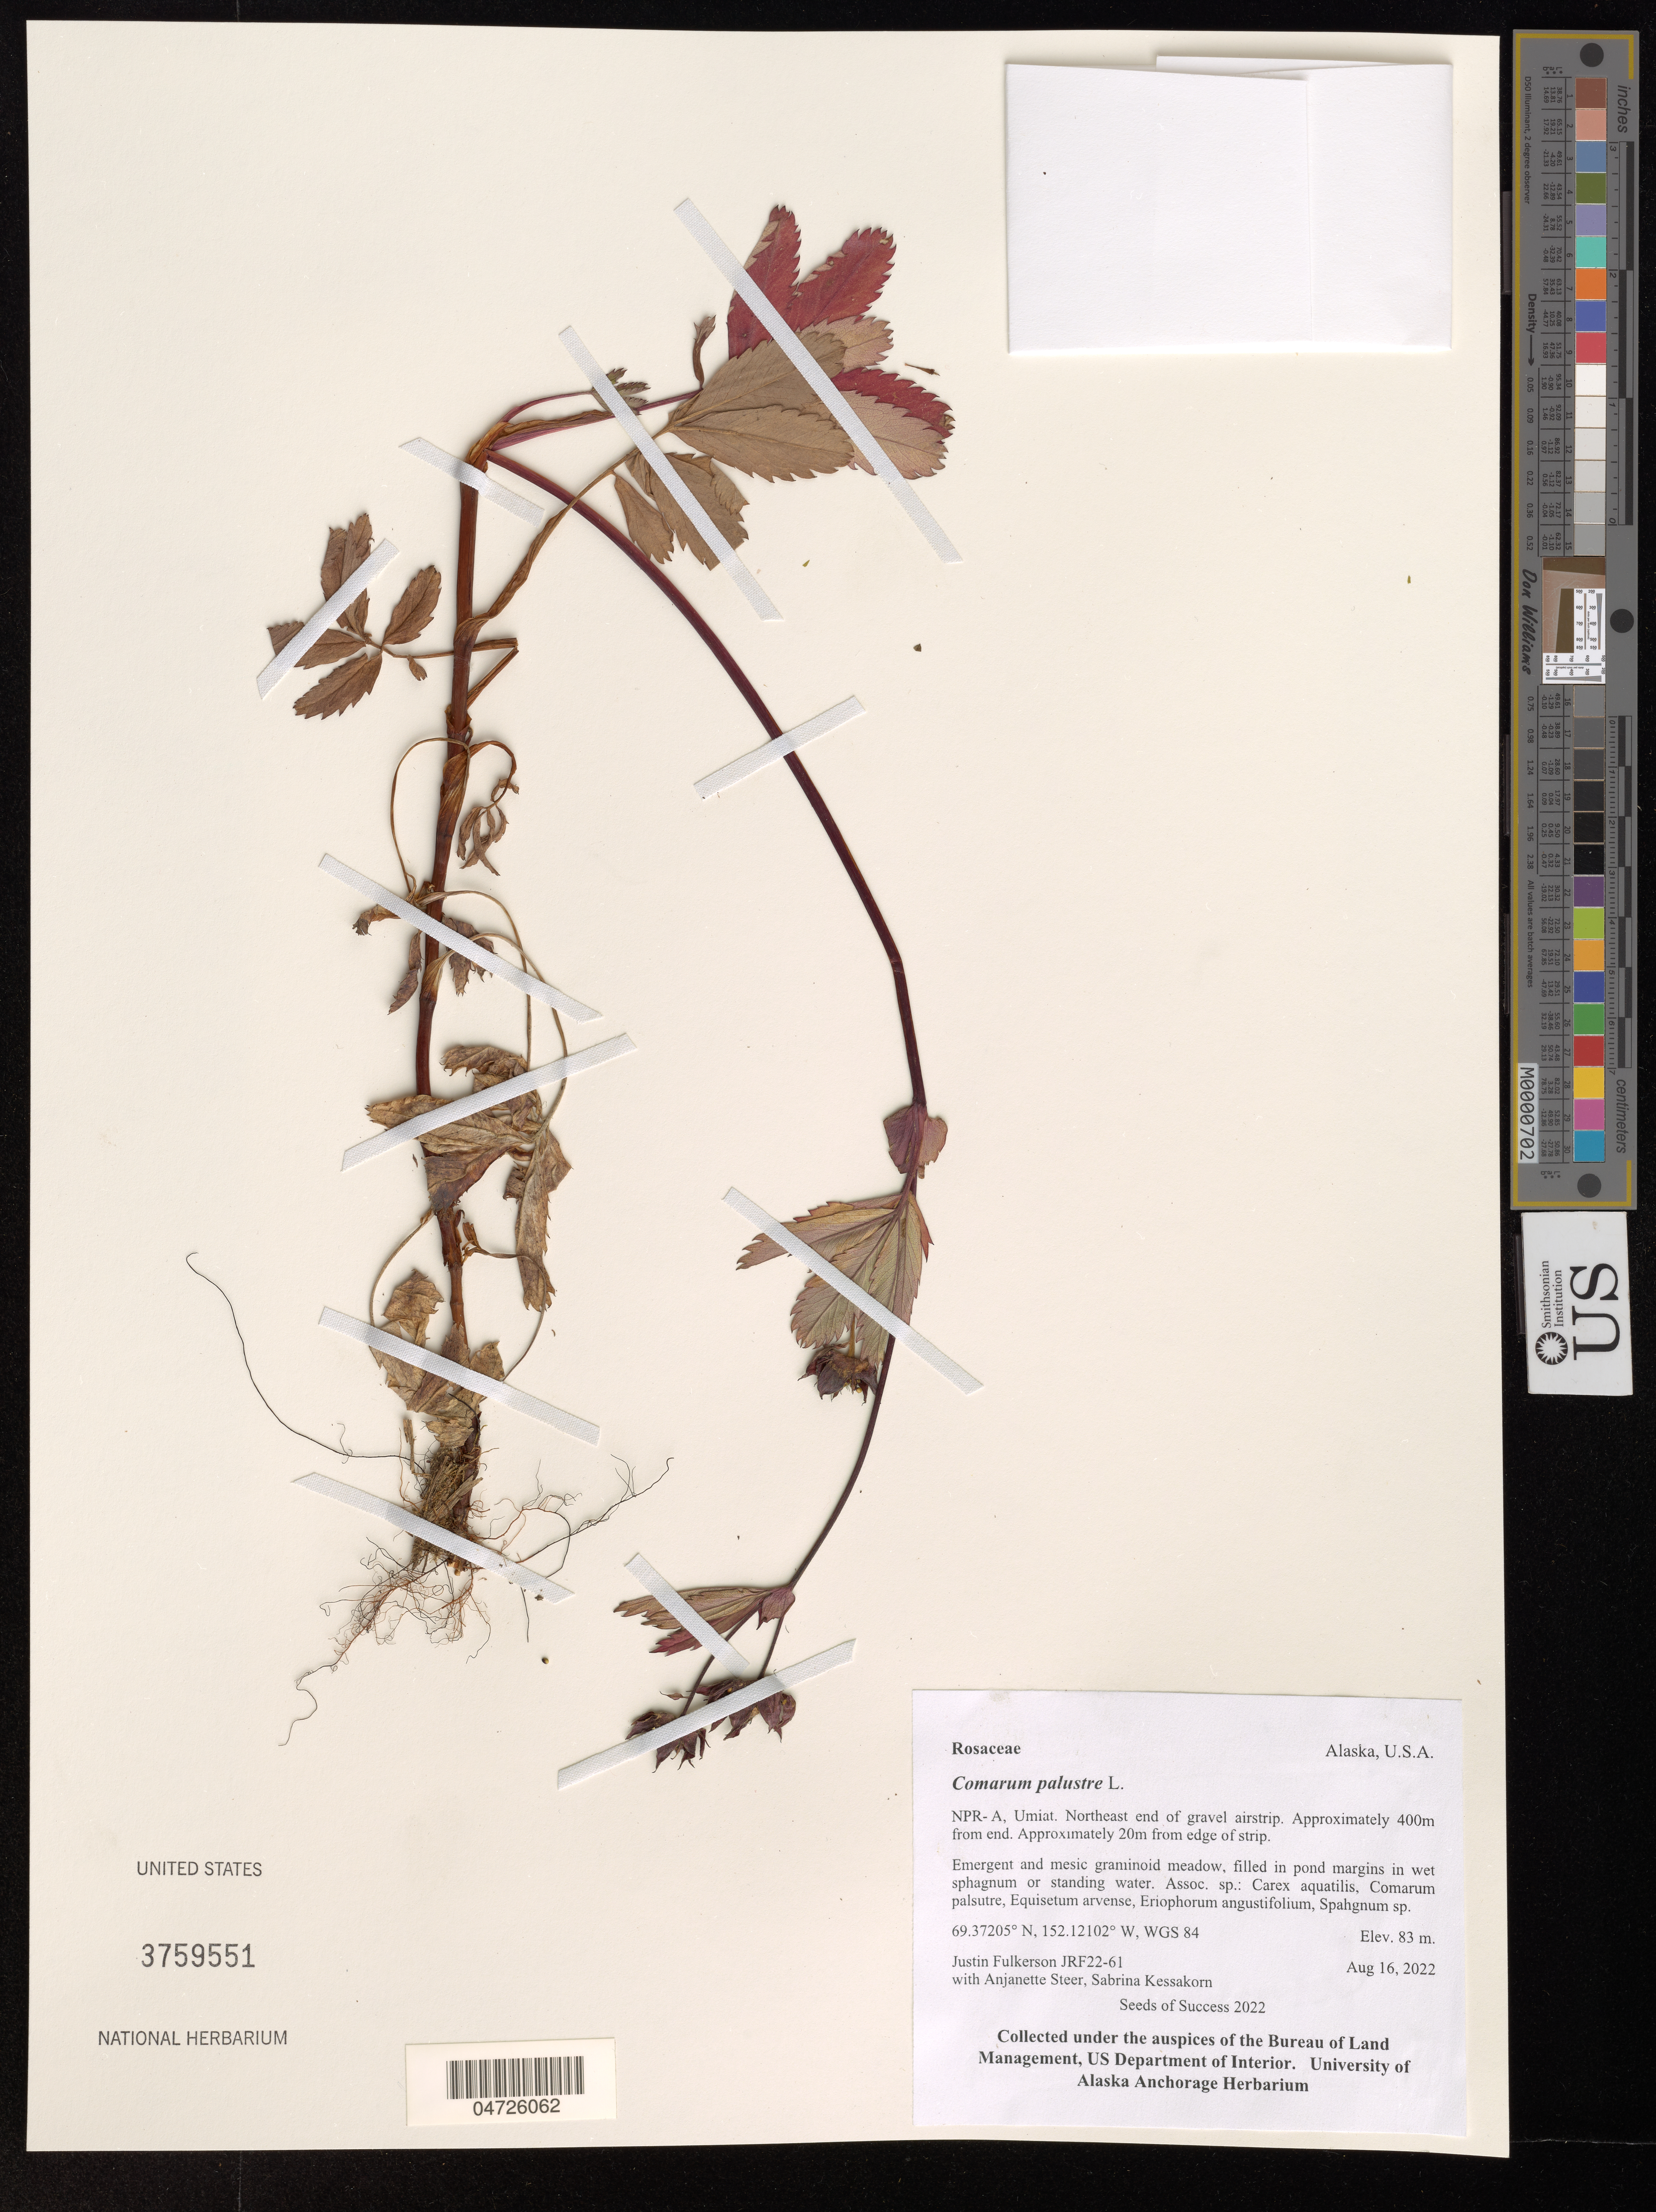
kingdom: Plantae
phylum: Tracheophyta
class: Magnoliopsida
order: Rosales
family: Rosaceae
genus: Comarum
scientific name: Comarum palustre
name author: L.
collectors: J. Fulkerson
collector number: JRF22-61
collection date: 2022-08-16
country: United States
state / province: Alaska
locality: NPR-A, Umiat. Northeast end of gravel airstrip. Approximately 400m from end. Approximately 20m from edge of strip. WGS84.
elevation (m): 83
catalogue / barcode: US 3759551